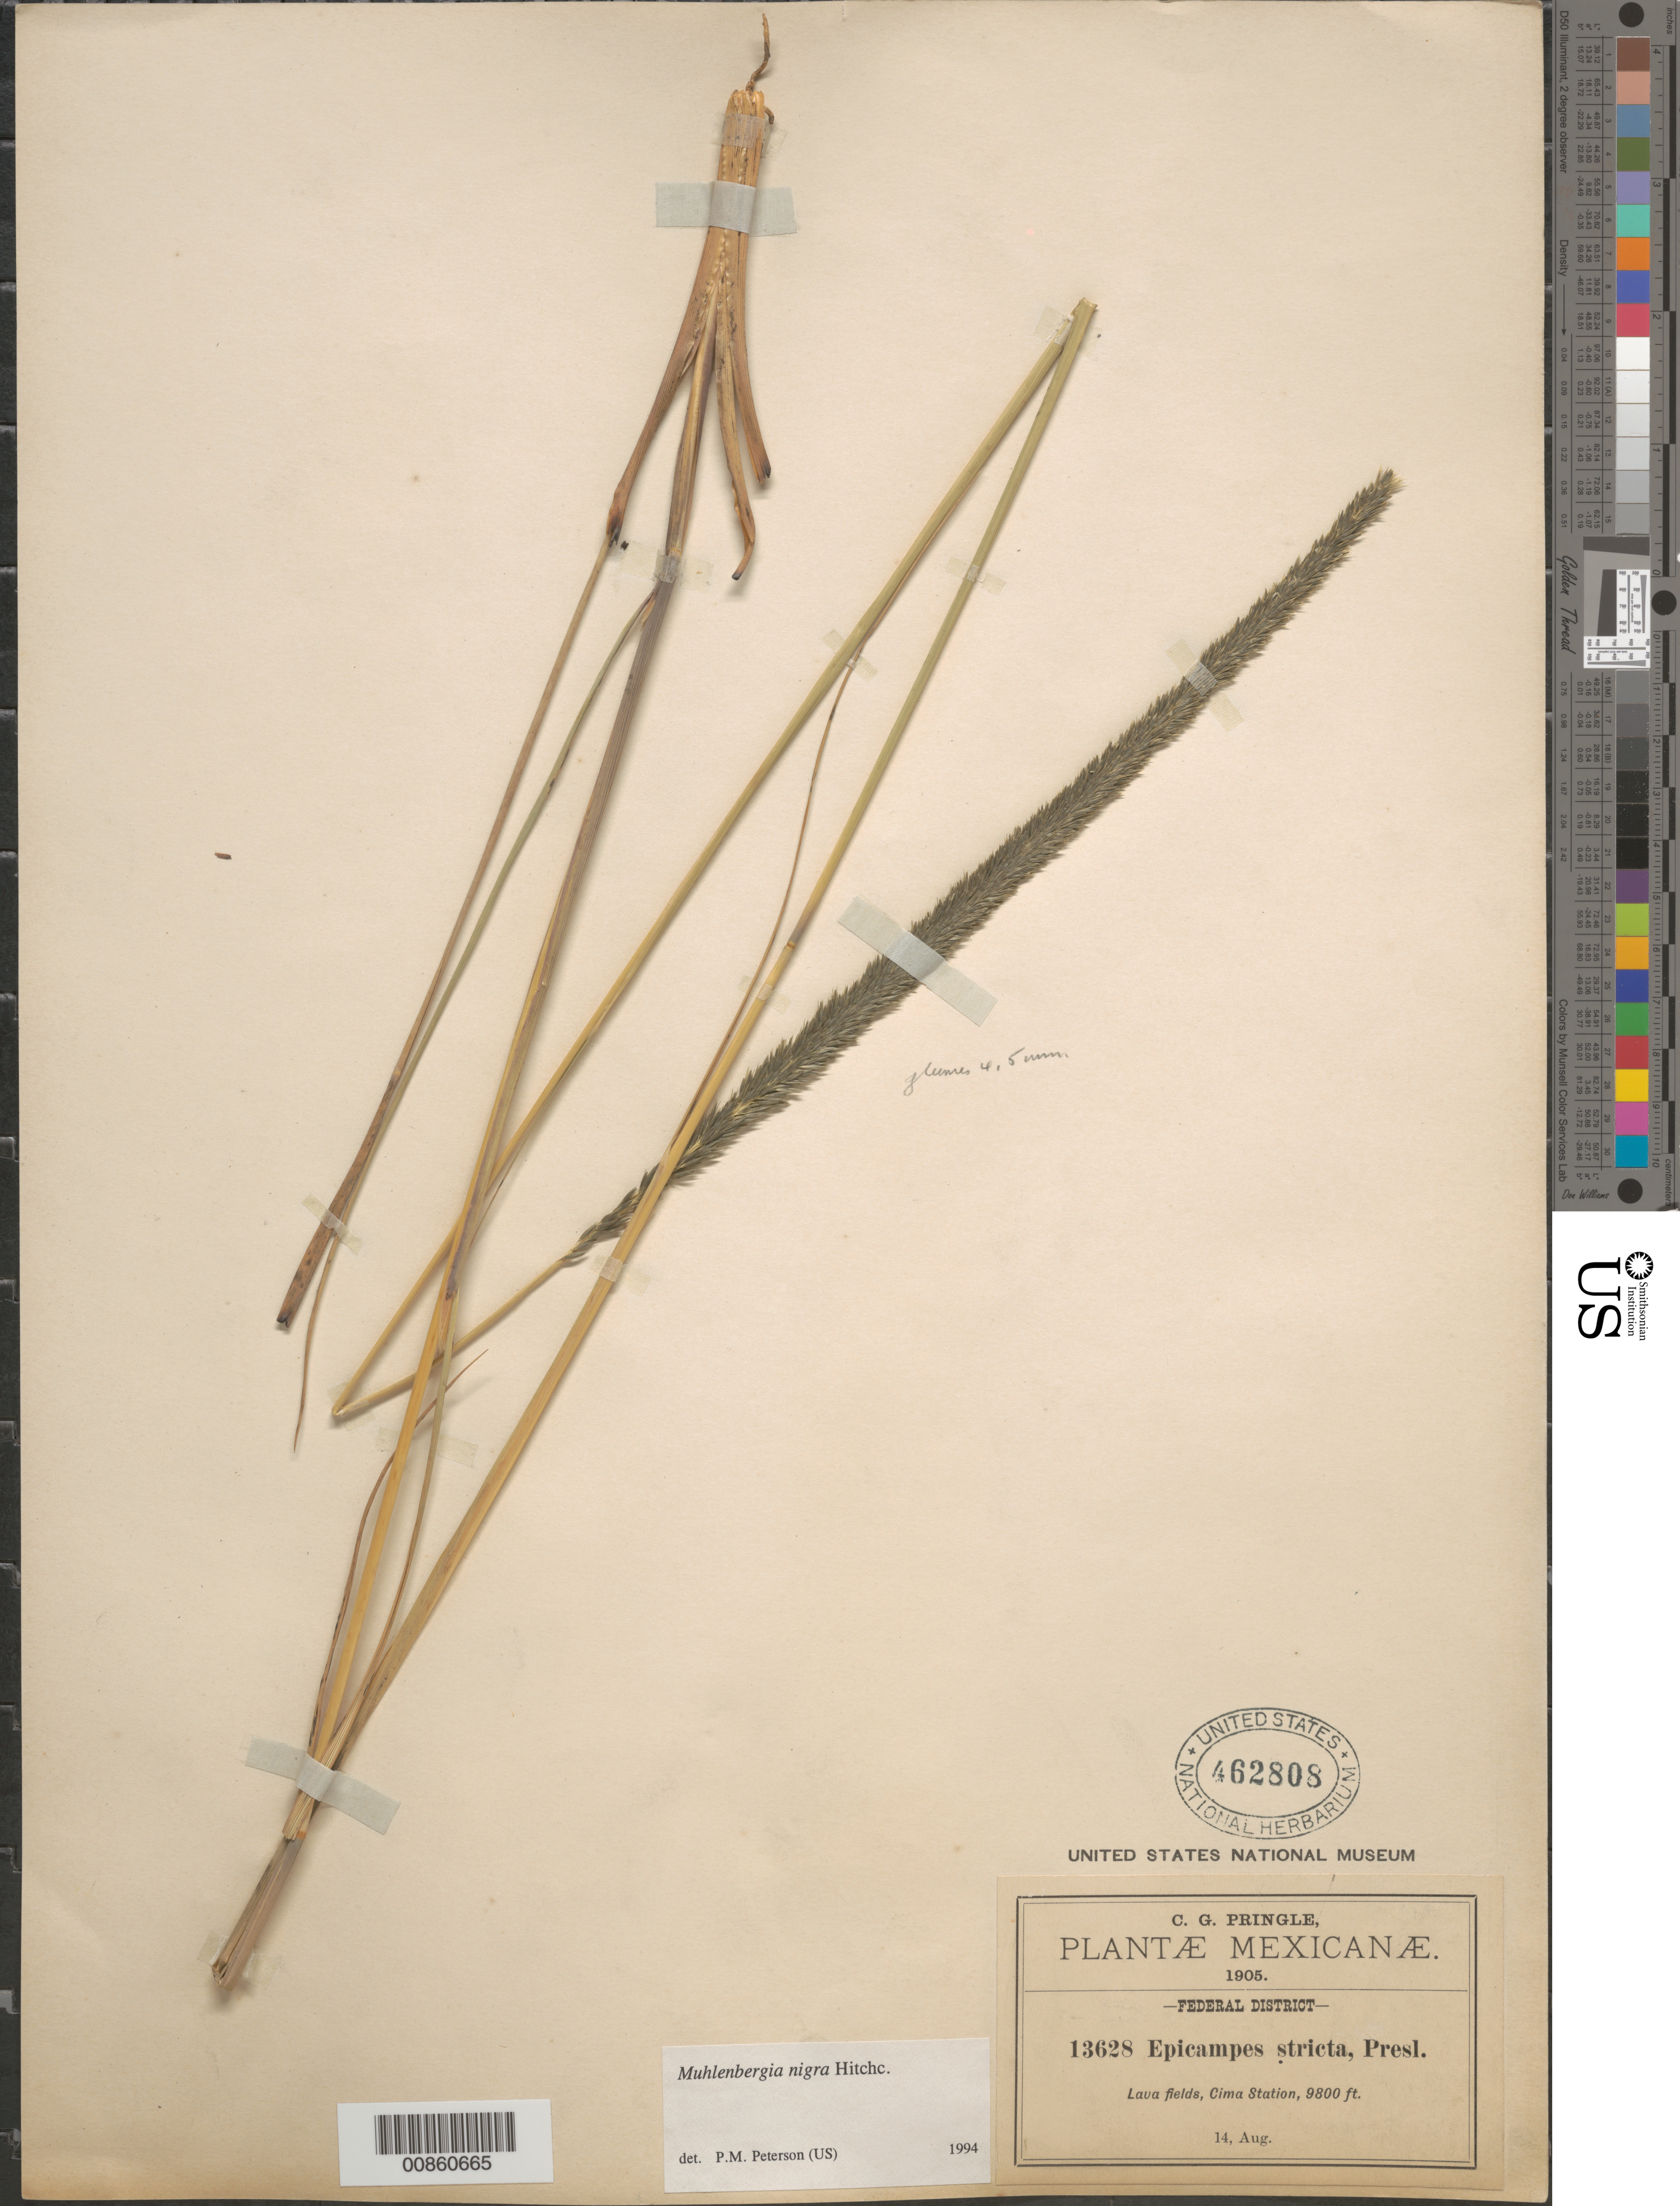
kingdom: Plantae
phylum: Tracheophyta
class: Liliopsida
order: Poales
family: Poaceae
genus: Muhlenbergia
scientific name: Muhlenbergia nigra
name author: Hitchc.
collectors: C. G. Pringle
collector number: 13628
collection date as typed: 14 Aug 1905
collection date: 1905-08-14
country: Mexico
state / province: Distrito Federal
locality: Cima Station, D.F.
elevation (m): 2987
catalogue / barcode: US 462808